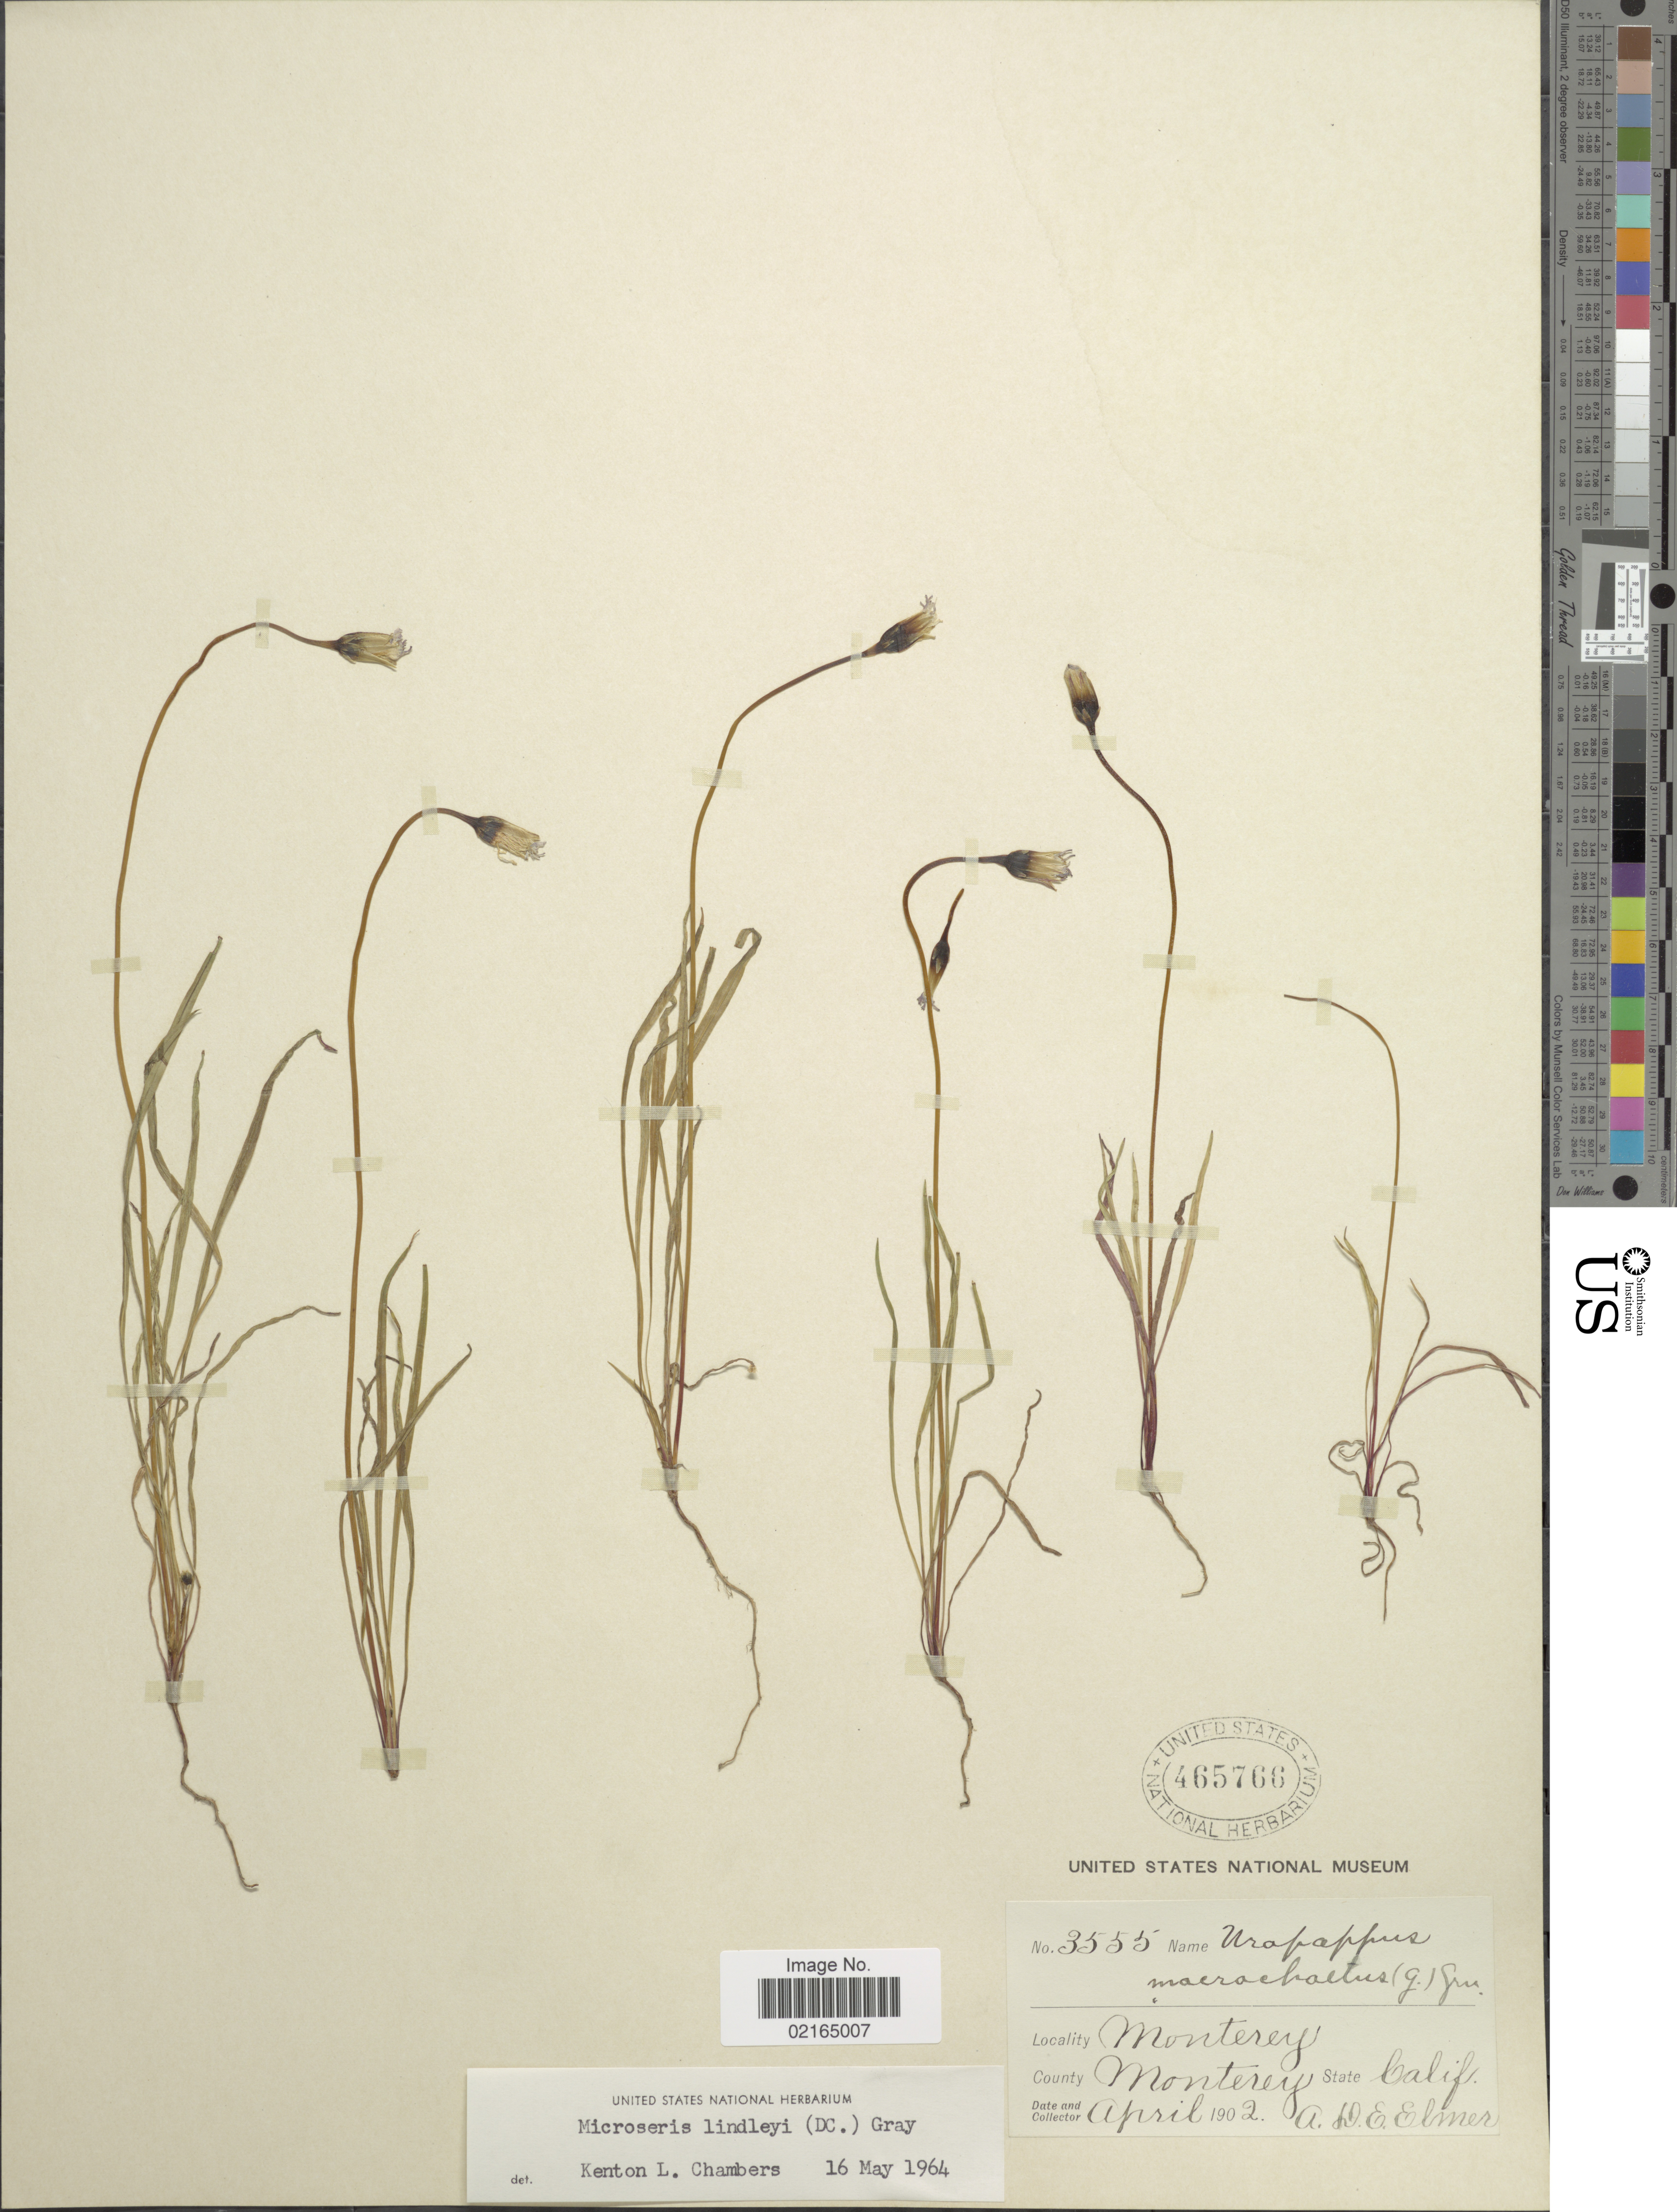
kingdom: Plantae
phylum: Tracheophyta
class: Magnoliopsida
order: Asterales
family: Asteraceae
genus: Uropappus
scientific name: Uropappus lindleyi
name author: (DC.) Nutt.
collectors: A. D. E. Elmer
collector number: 3555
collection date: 1902-04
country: United States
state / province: California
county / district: Monterey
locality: Monterey, Monterey County.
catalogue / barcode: US 465766